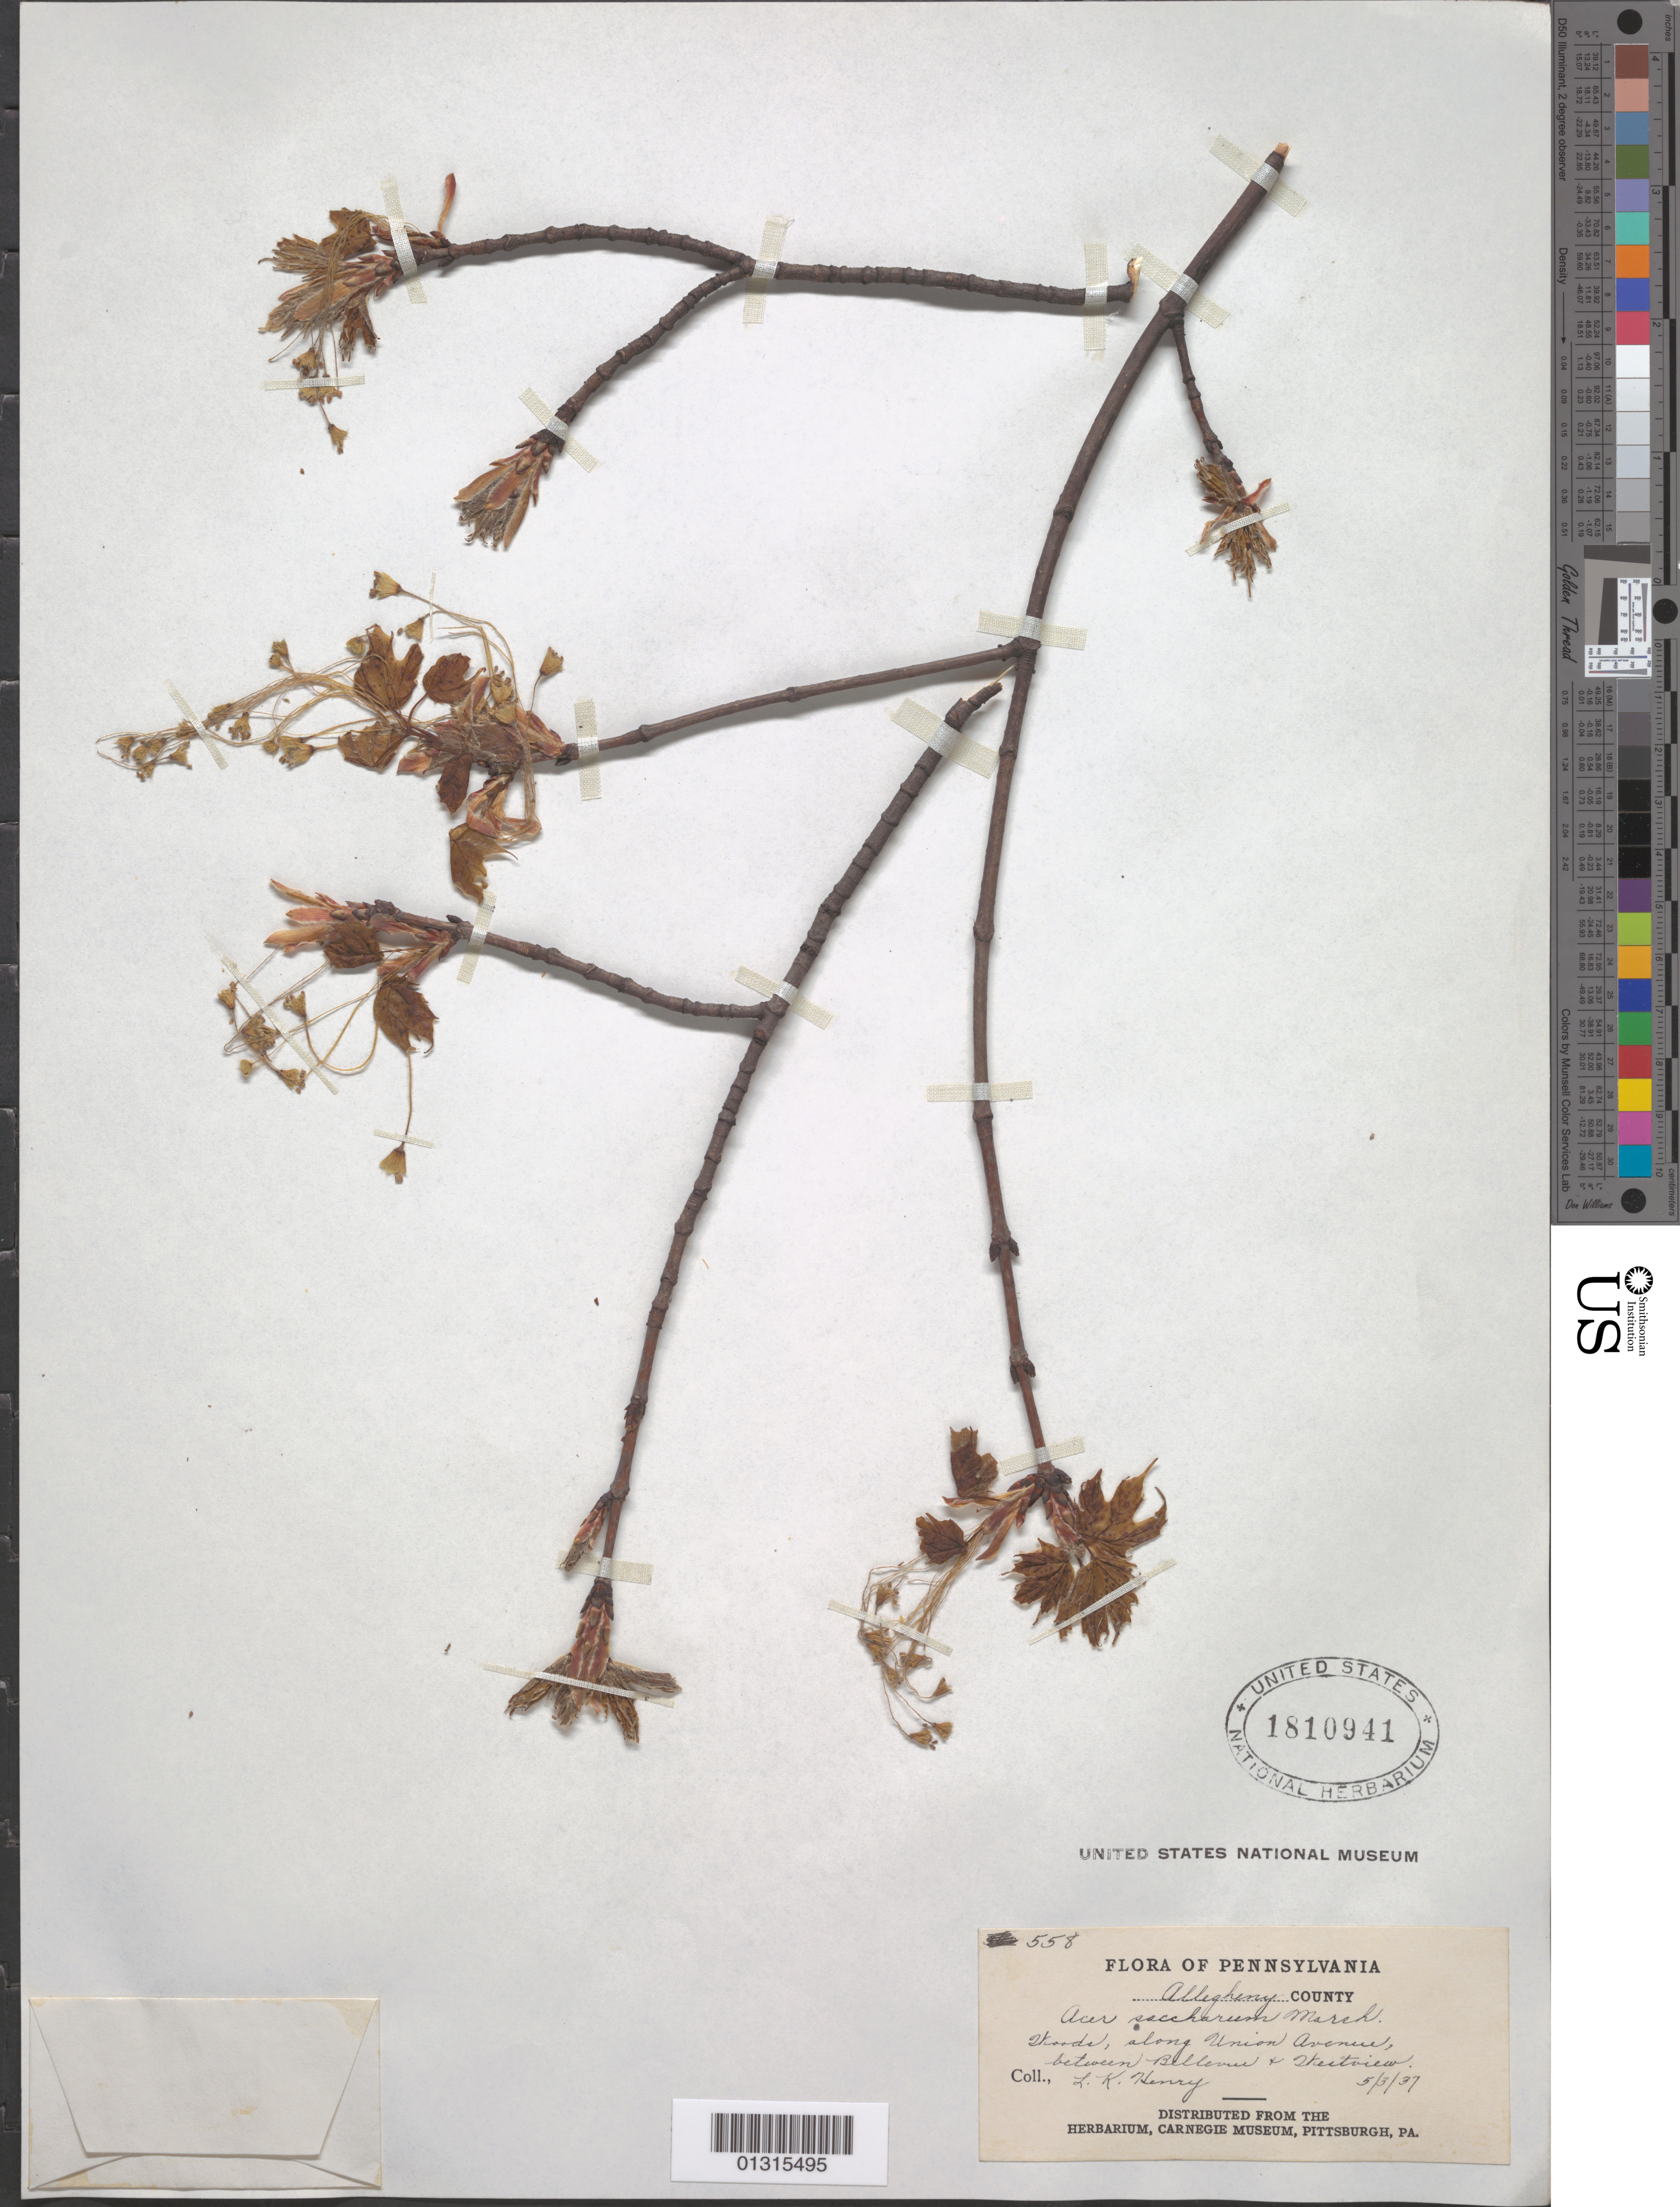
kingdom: Plantae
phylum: Tracheophyta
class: Magnoliopsida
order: Sapindales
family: Sapindaceae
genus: Acer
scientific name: Acer saccharum subsp. skutchii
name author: (Rehder) A.E. Murray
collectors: L. K. Henry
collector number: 558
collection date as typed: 5/3/37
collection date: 1937-05-03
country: United States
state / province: Pennsylvania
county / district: Allegheny County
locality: Allegheny County, along Union Avenue between Bellevue and Westview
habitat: Woods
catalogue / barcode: US 1810941